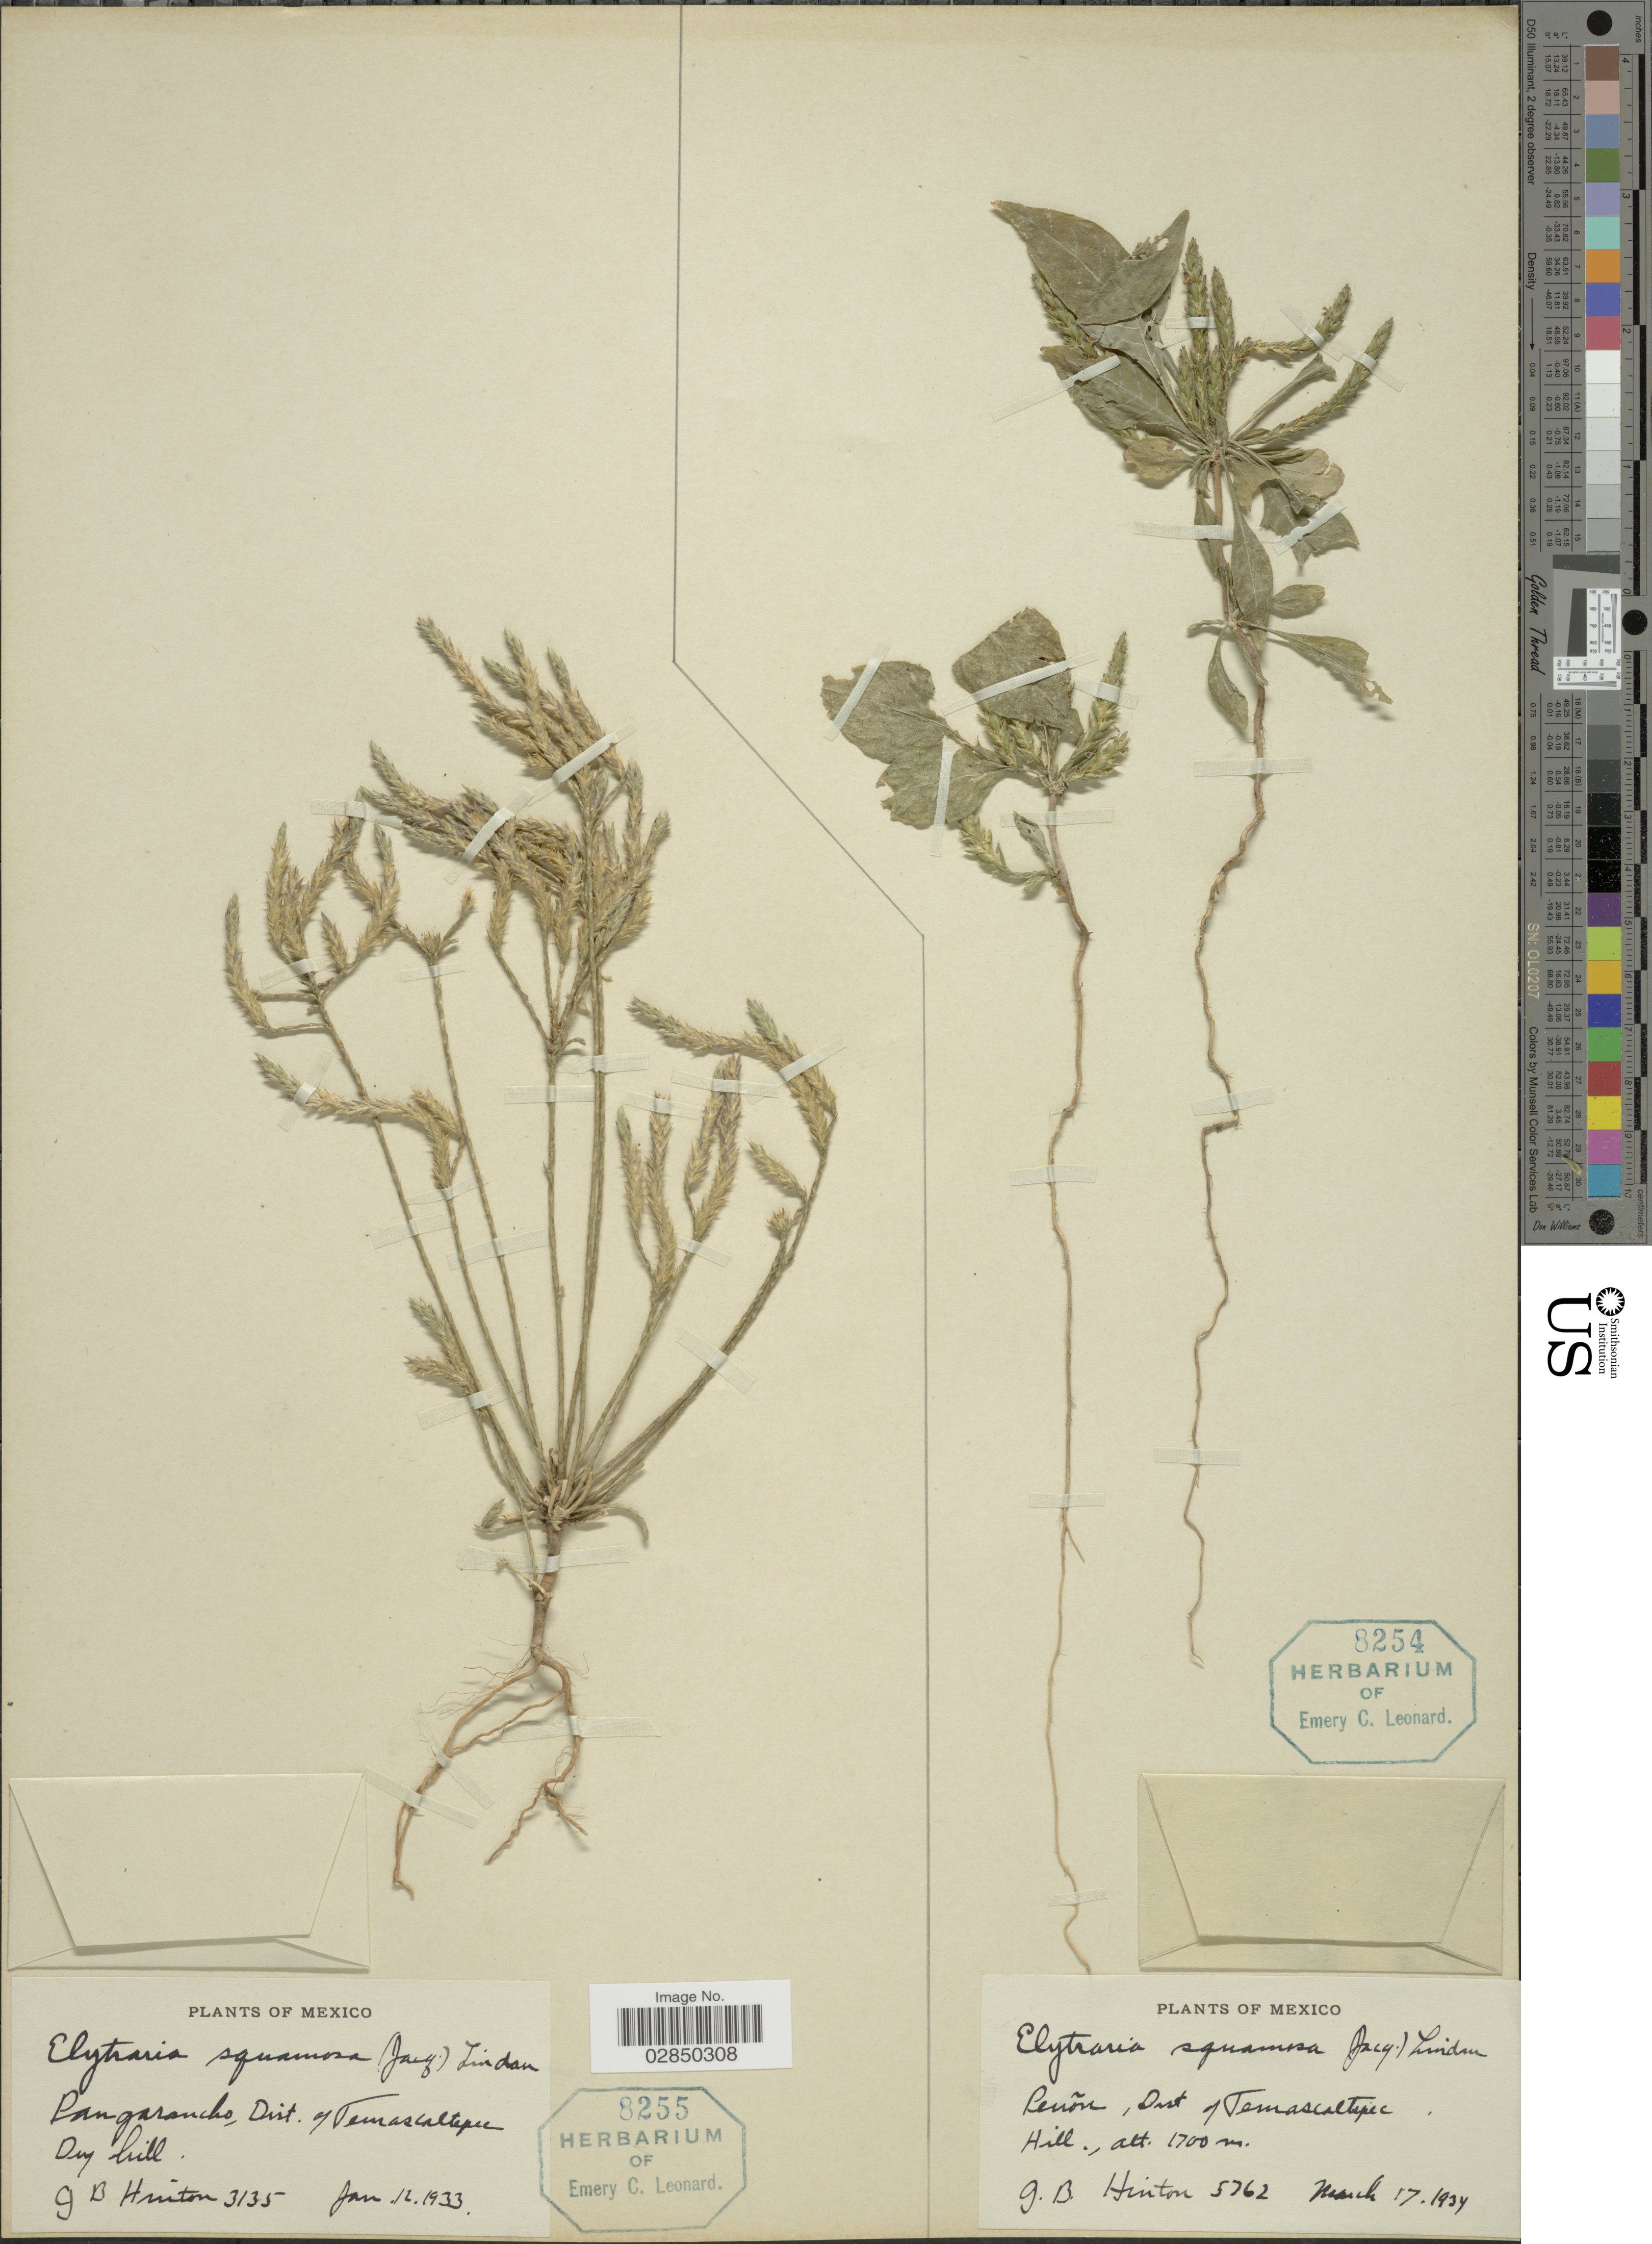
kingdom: Plantae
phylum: Tracheophyta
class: Magnoliopsida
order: Lamiales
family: Acanthaceae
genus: Elytraria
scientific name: Elytraria imbricata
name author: (Vahl) Pers.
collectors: G. B. Hinton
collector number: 3135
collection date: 1933-01-12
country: Mexico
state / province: México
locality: Pangarancho, Dist. of Temascaltepec.